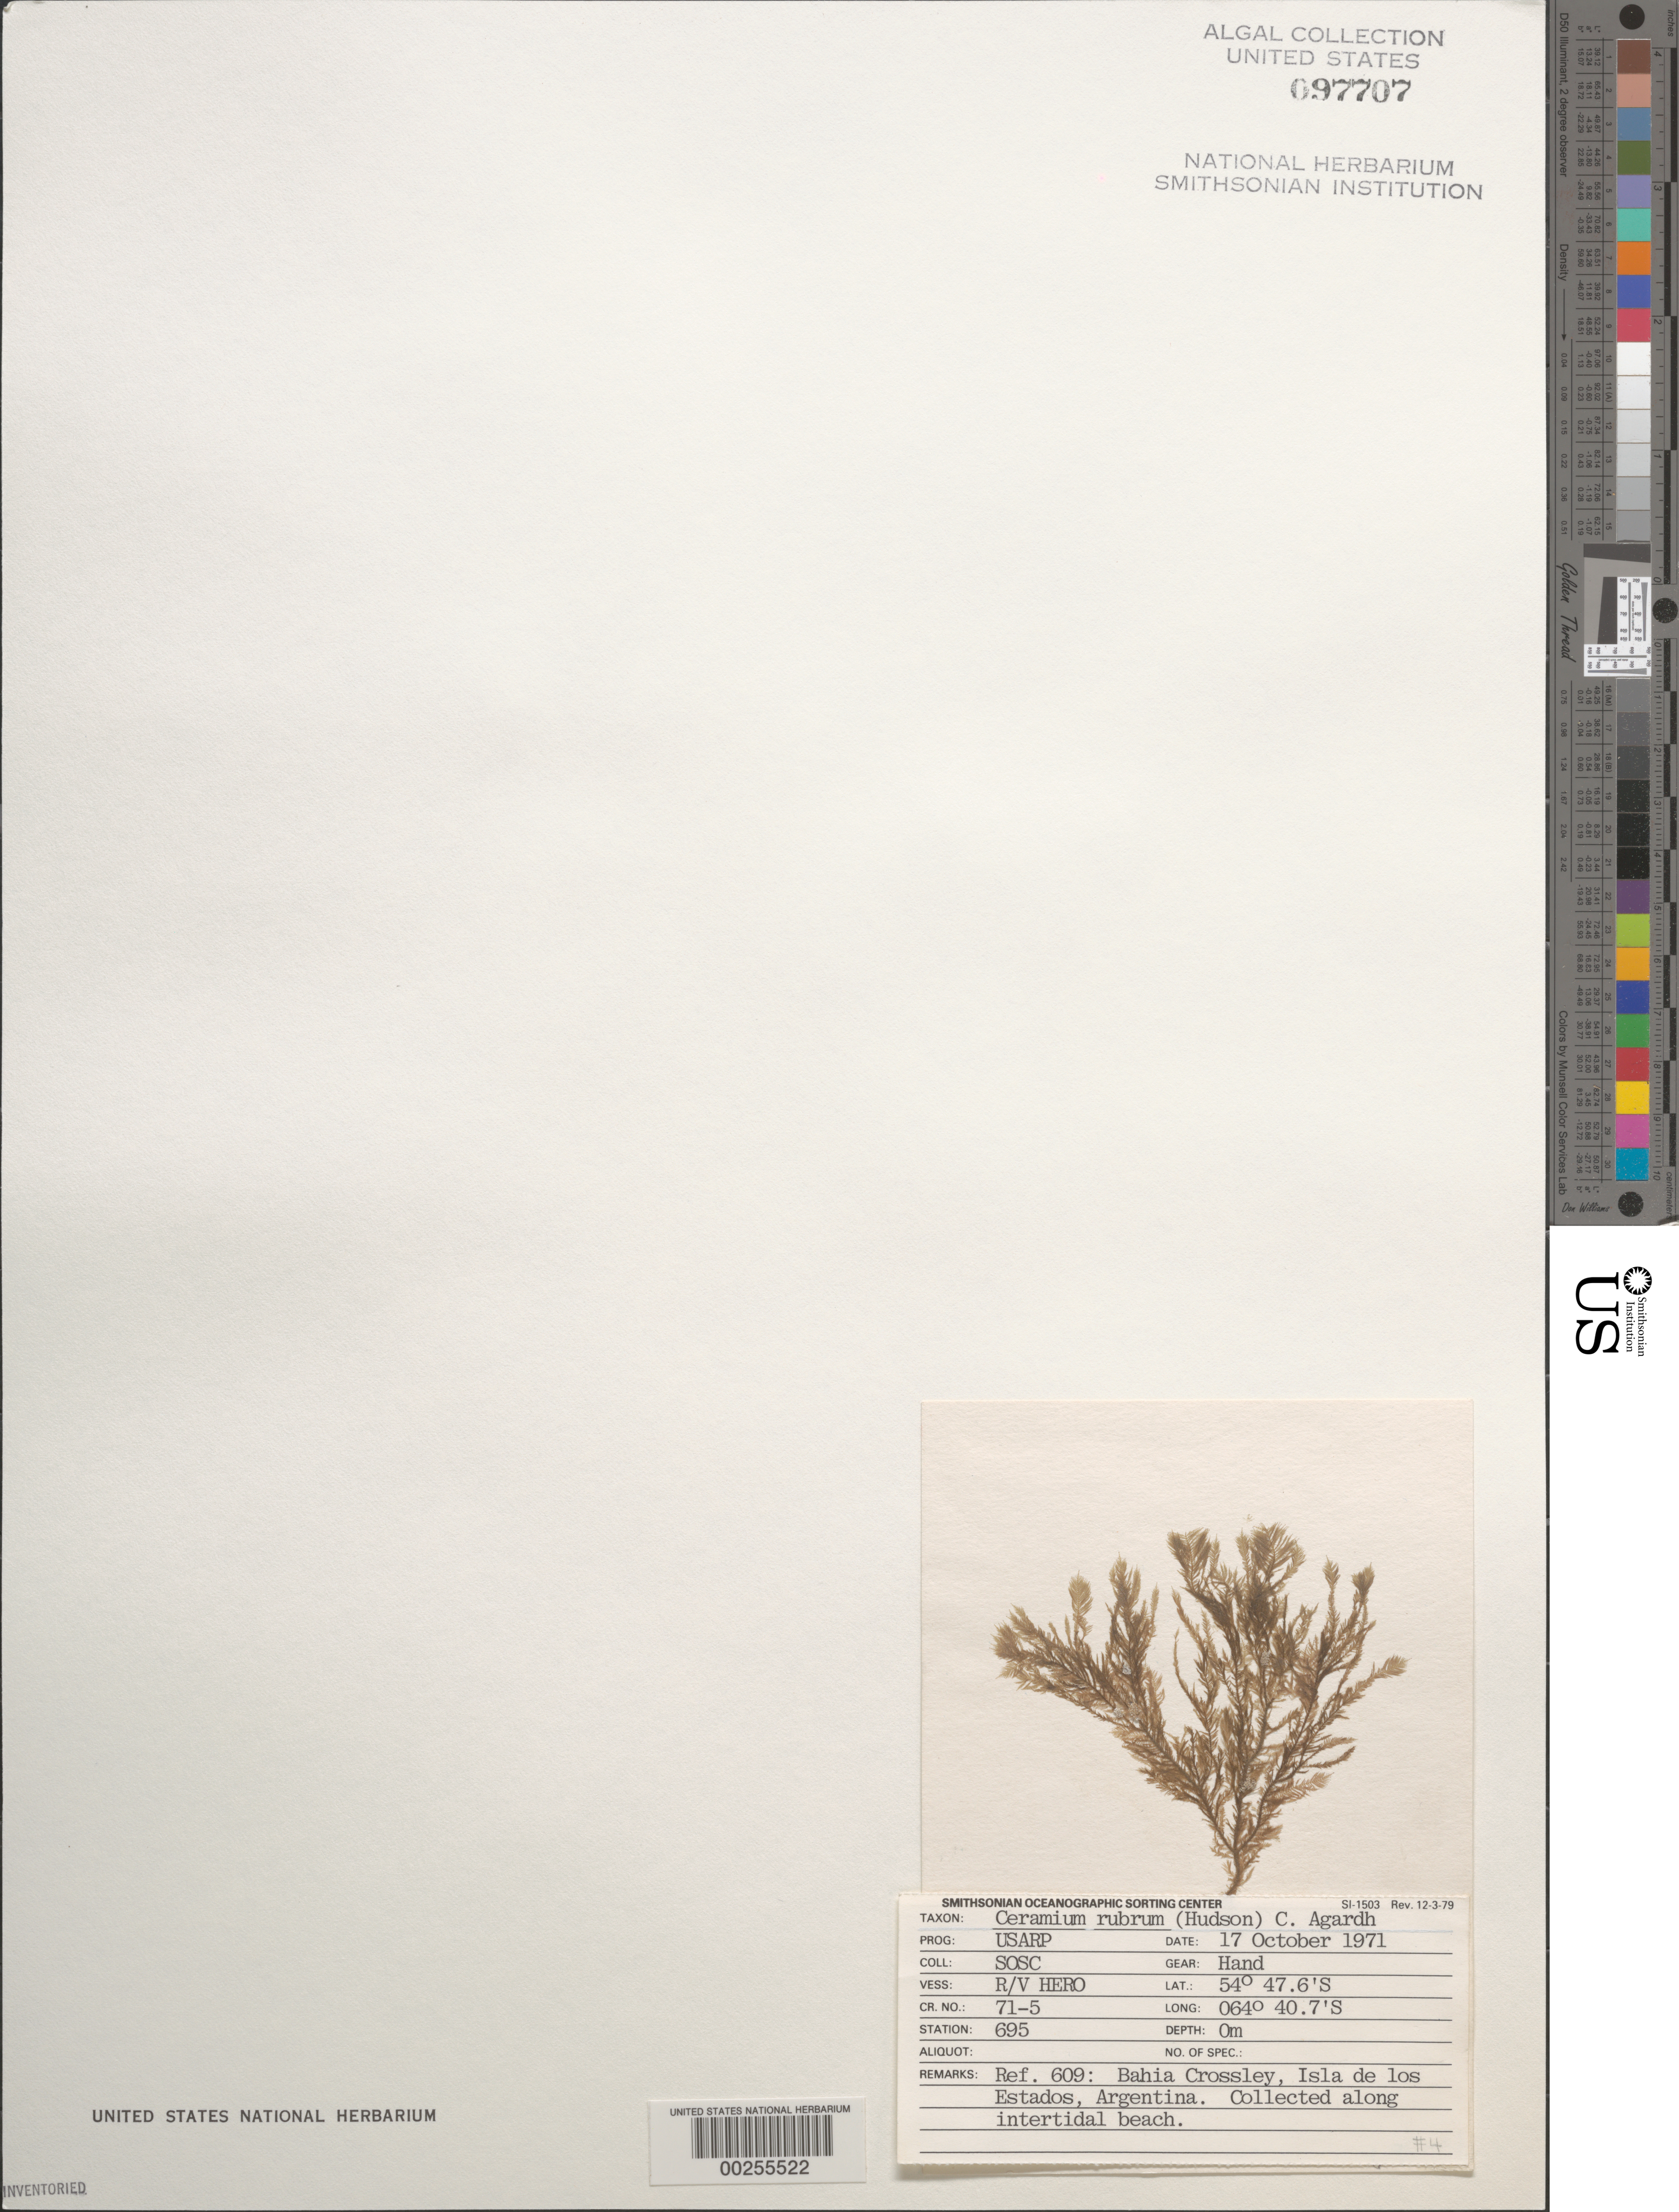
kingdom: Plantae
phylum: Rhodophyta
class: Florideophyceae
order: Ceramiales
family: Ceramiaceae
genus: Ceramium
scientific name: Ceramium rubrum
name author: C. Agardh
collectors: SOSC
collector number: Station 695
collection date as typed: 17 Oct 1971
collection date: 1971-10-17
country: Argentina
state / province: Tierra del Fuego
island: Isla de los Estados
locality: Bahia Crossley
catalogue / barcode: US 97707